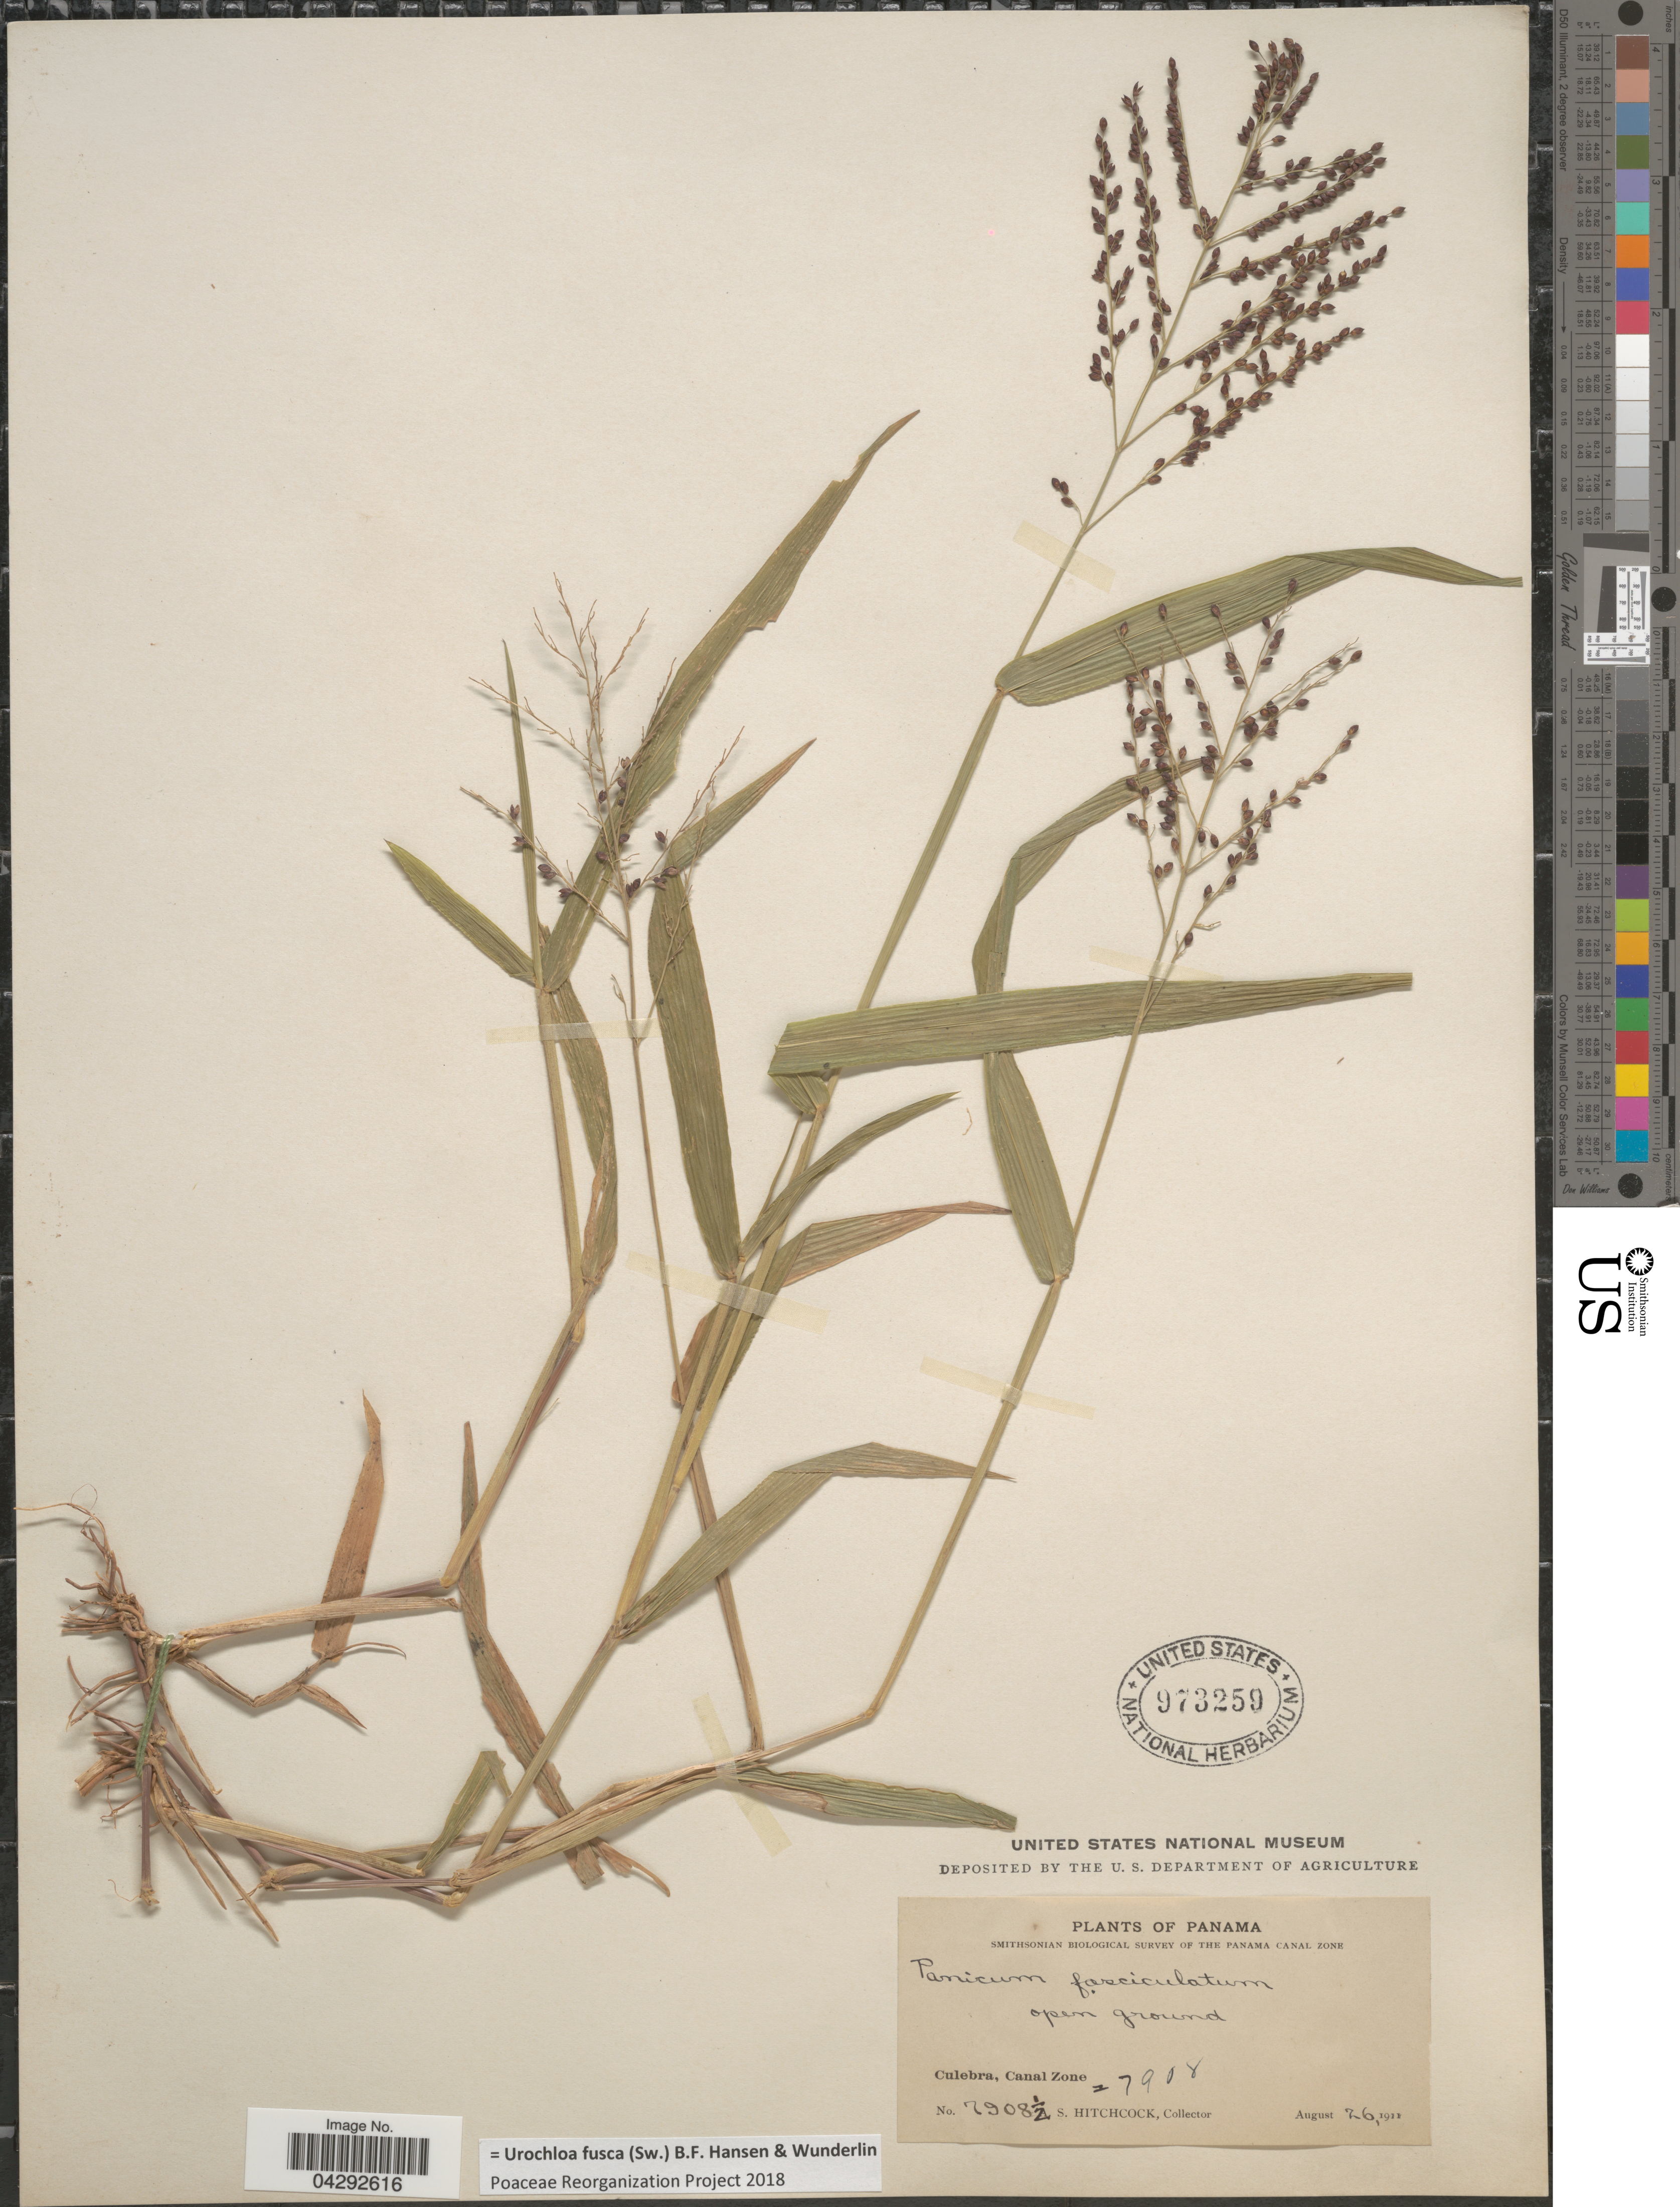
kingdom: Plantae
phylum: Tracheophyta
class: Liliopsida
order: Poales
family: Poaceae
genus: Urochloa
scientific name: Urochloa fusca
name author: (Sw.) B.F. Hansen & Wunderlin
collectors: A. S. Hitchcock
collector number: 7908½=7908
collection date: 1911-08-26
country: Panama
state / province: Colón / Panamá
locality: Smithsonian Biological Survey of the Panama Canal Zone. Open ground. Culebra, Canal Zone.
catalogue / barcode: US 973259